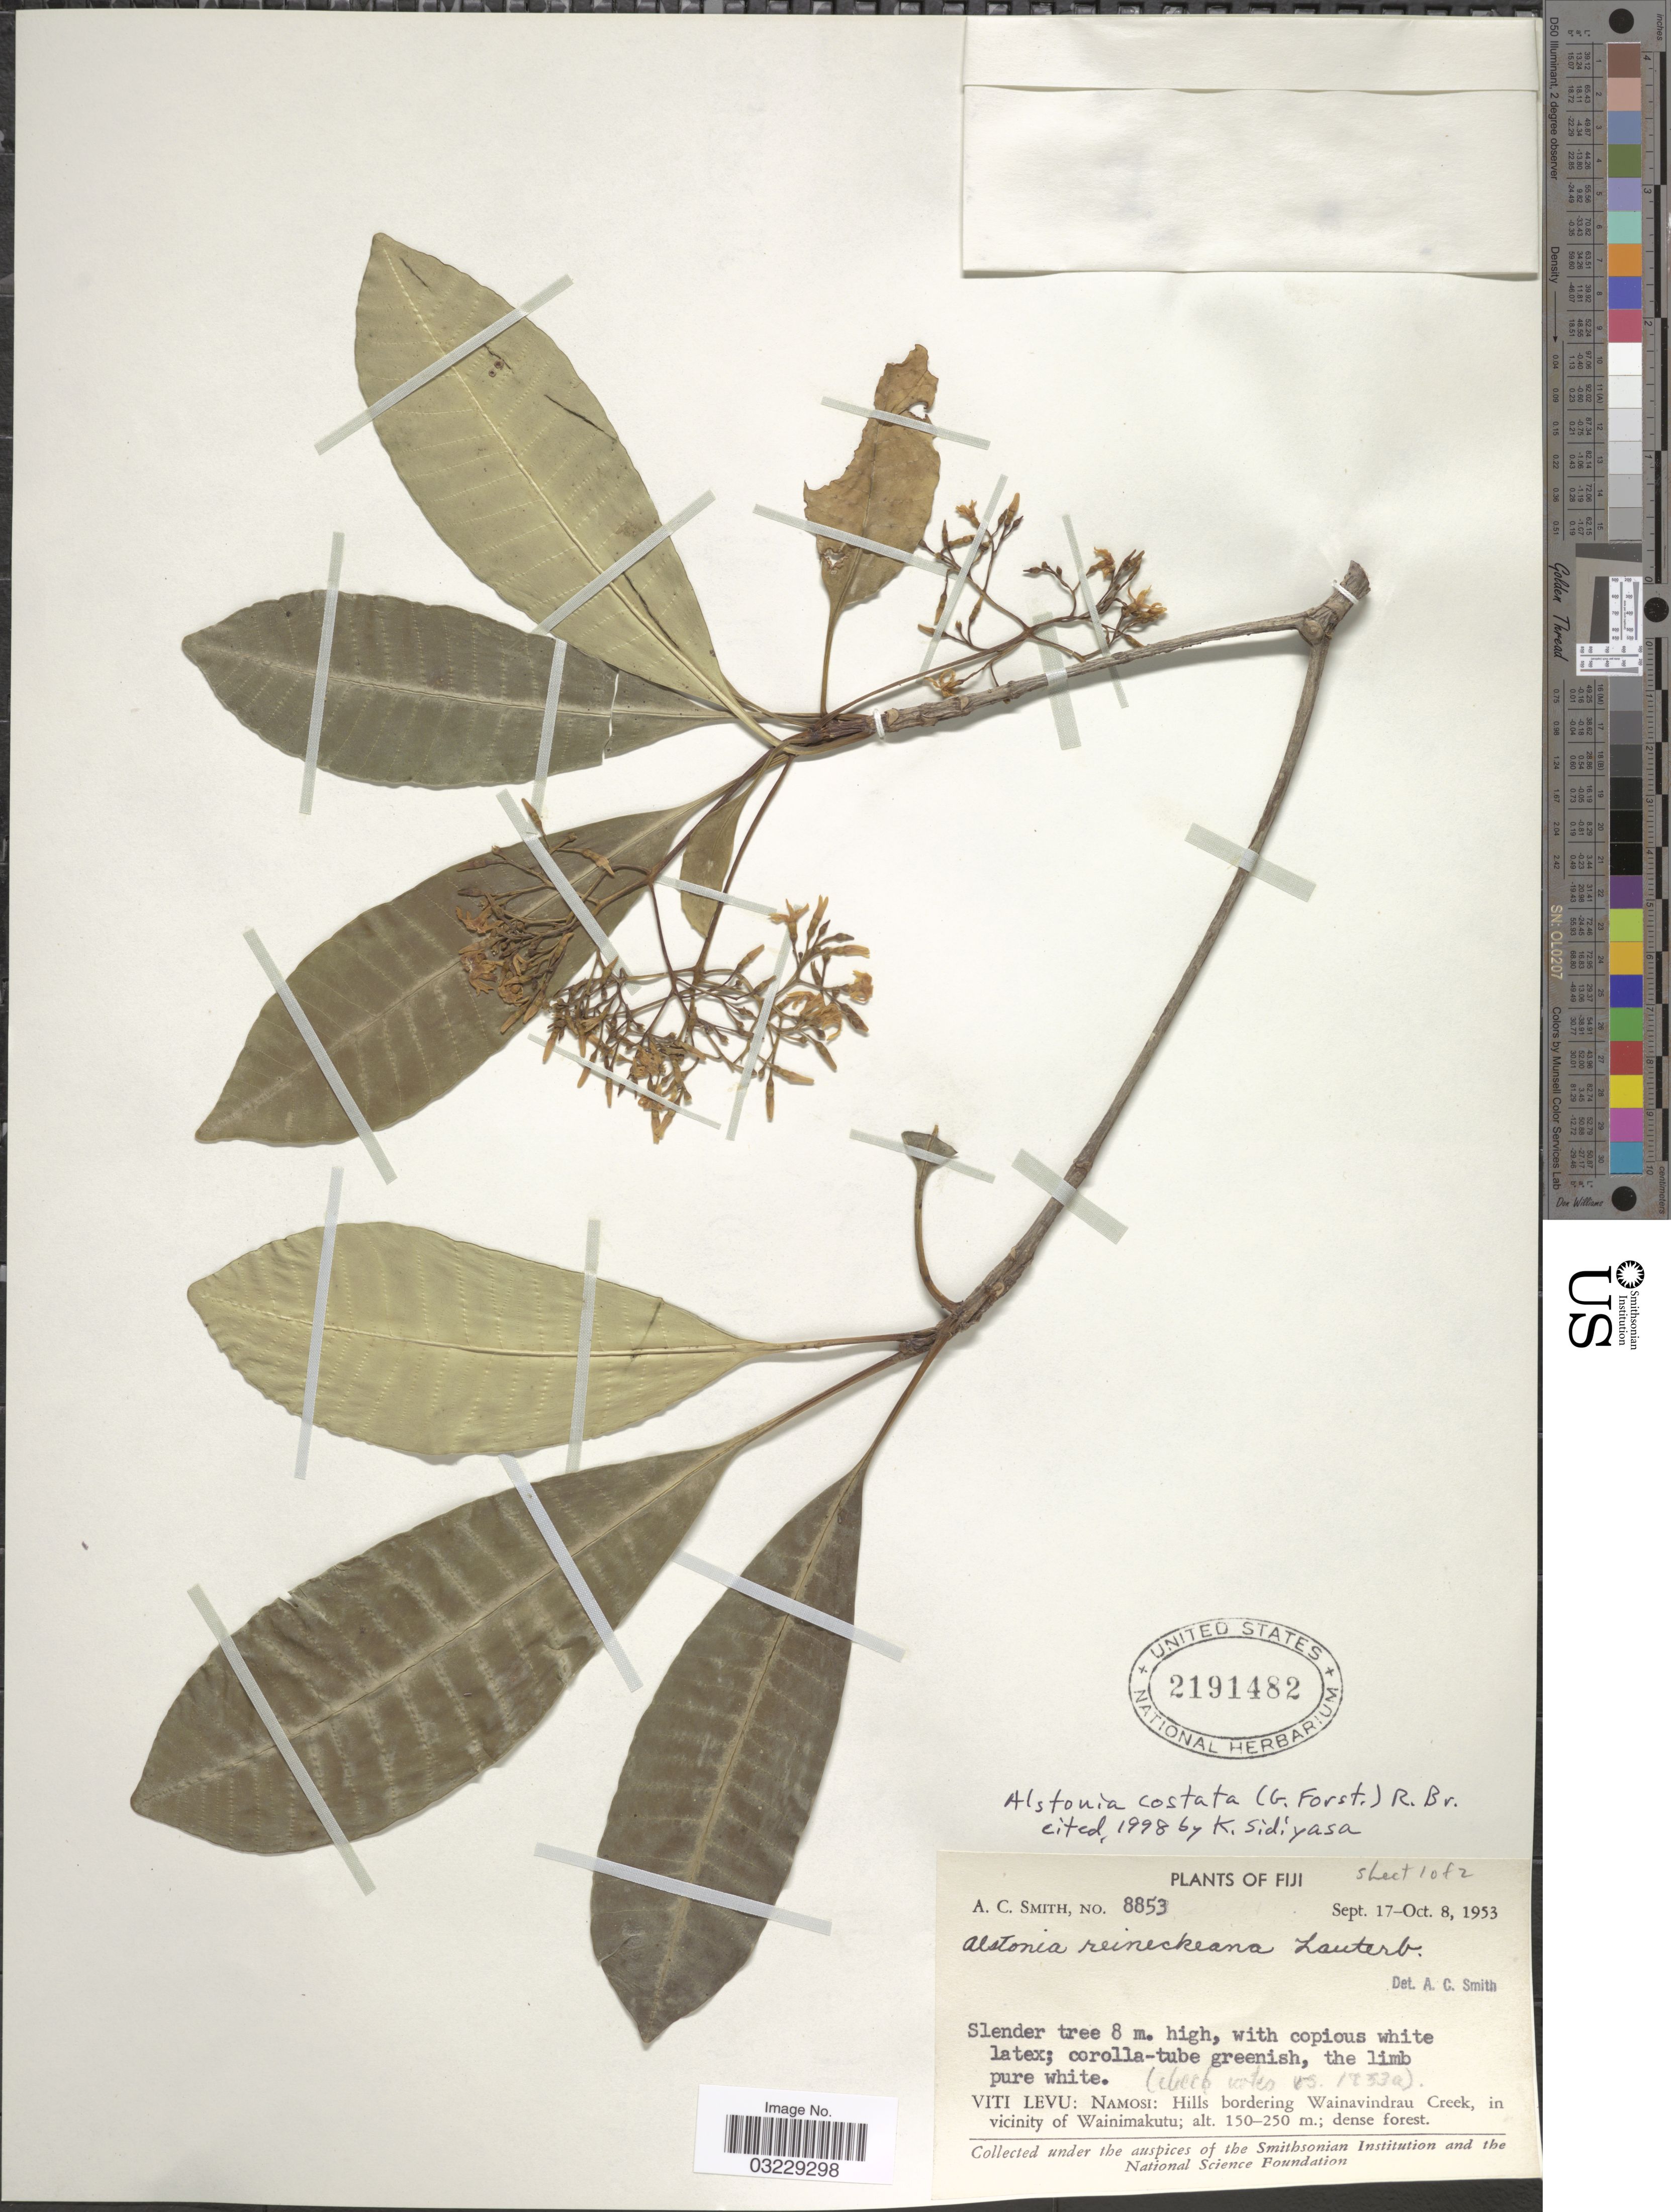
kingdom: Plantae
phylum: Tracheophyta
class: Magnoliopsida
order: Gentianales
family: Apocynaceae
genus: Alstonia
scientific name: Alstonia costata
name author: (G. Forst.) R. Br.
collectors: A. C. Smith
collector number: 8853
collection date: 1953-09-17/1953-10-08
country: Fiji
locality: Viti Levu: Namosi: Hills bordering Wainavindrau Creek, in vicinity of Wainimakutu.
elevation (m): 150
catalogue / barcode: US 2191482